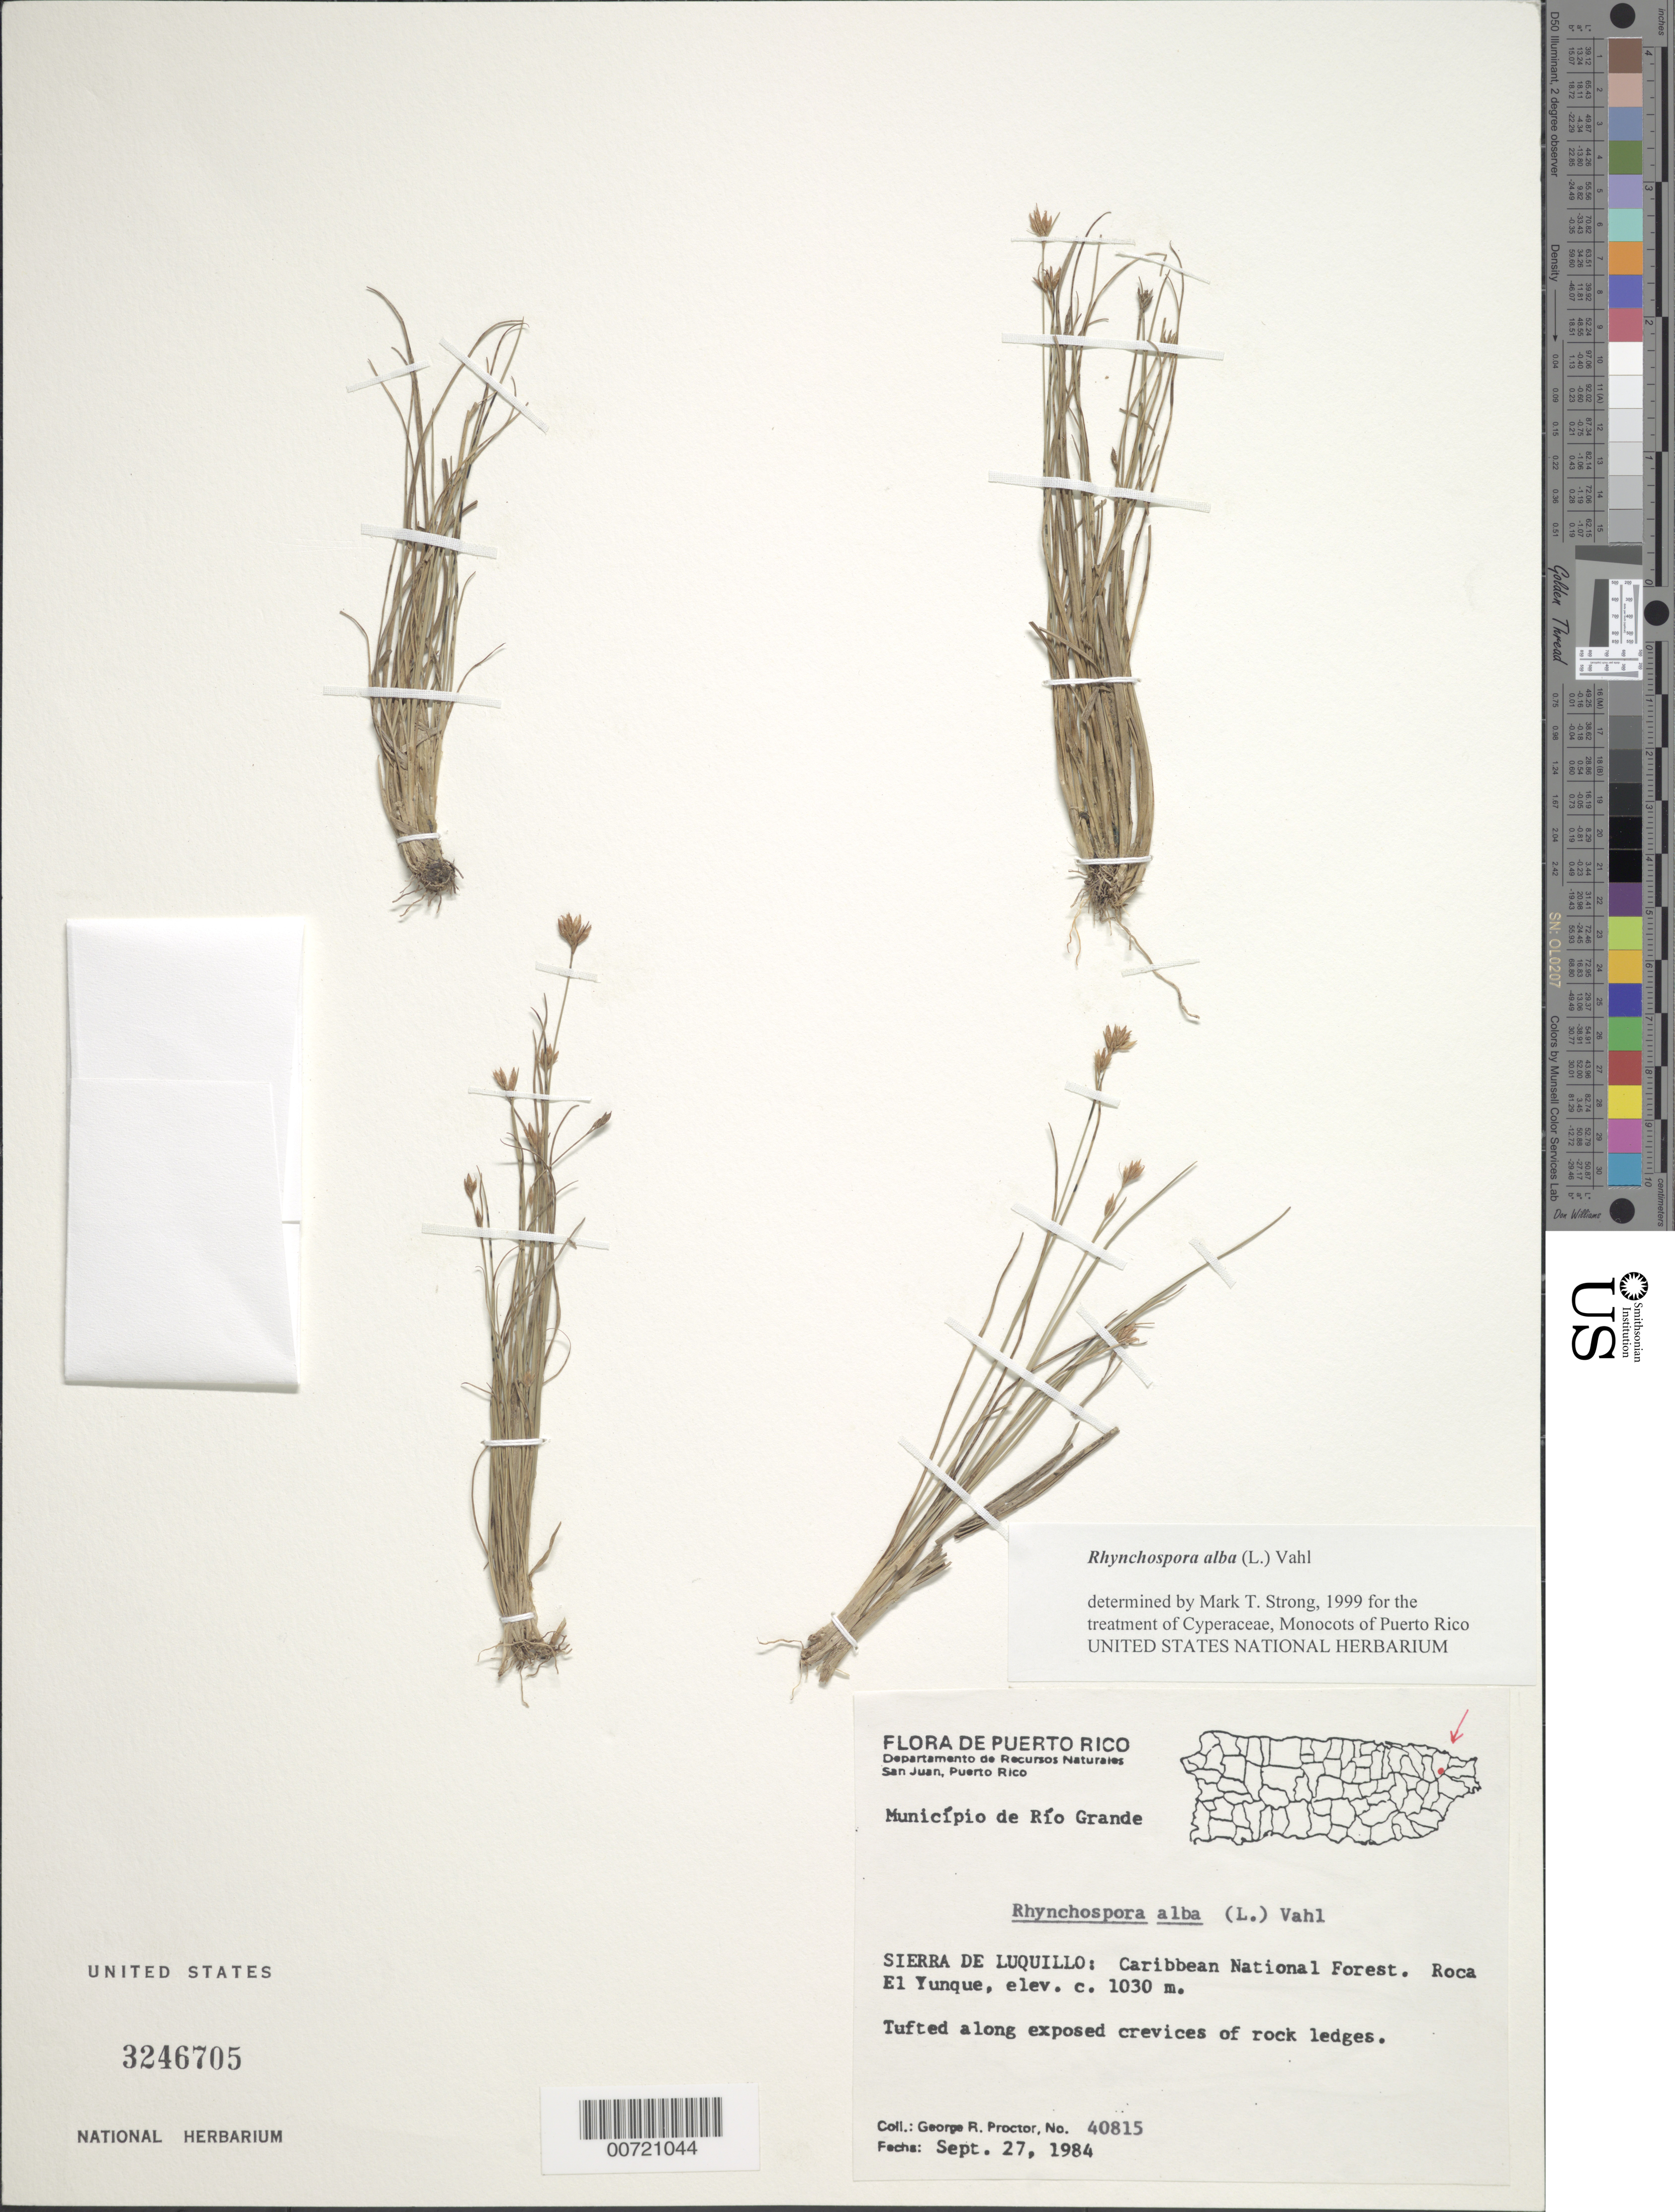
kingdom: Plantae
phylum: Tracheophyta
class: Liliopsida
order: Poales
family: Cyperaceae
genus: Rhynchospora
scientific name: Rhynchospora alba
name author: (L.) Vahl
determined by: Strong, M. T., (US), Smithsonian Institution - National Museum of Natural History (UNITED STATES)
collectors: G. R. Proctor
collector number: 40815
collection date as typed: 27 Sep 1984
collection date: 1984-09-27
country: Puerto Rico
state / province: Luquillo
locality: Río Grande: Sierra de Luquillo, Caribbean National Forest, Roca El Yunque.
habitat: Along exposed crevices of rock ledges.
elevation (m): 1030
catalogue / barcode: US 3246705